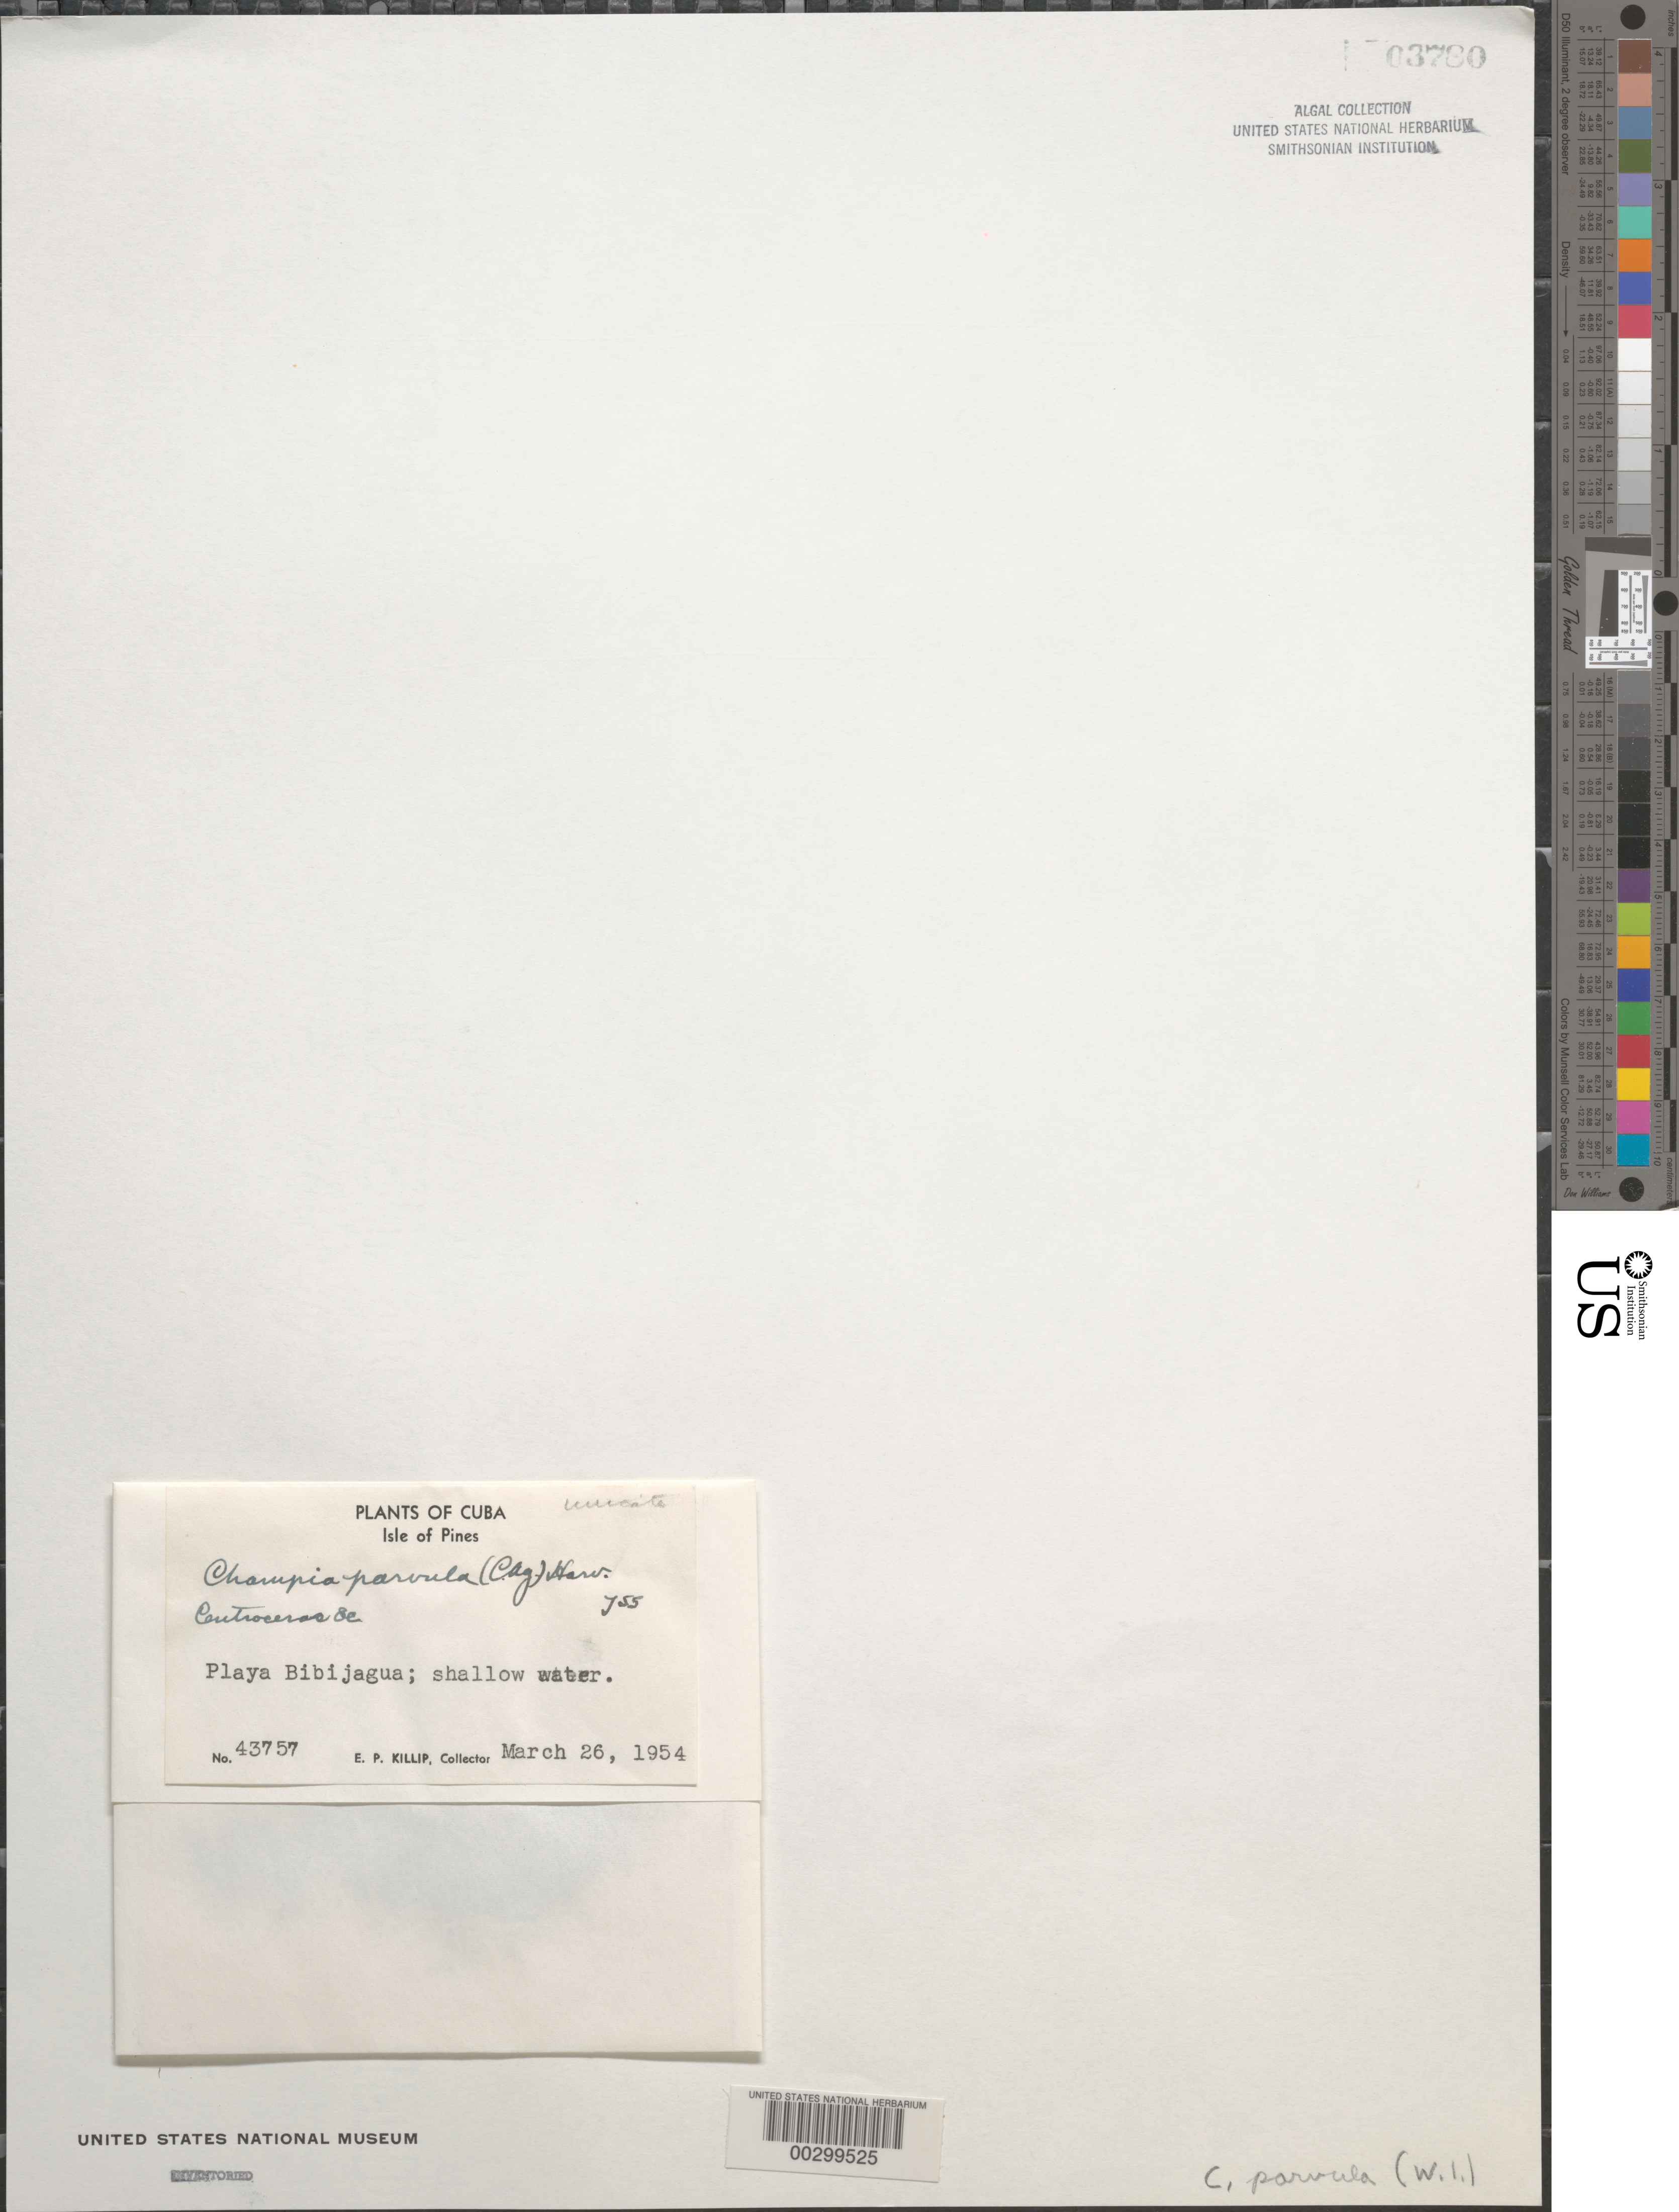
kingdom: Plantae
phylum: Rhodophyta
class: Florideophyceae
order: Rhodymeniales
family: Champiaceae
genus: Champia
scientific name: Champia parvula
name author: (C. Agardh) Harv.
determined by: Taylor, William R.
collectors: E. P. Killip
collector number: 43757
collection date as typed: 26 Mar 1954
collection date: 1954-03-26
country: Cuba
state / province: Isla de la Juventud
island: Isla de la Juventud (Isle of Pines)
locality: Playa Bibijagua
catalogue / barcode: US 3780